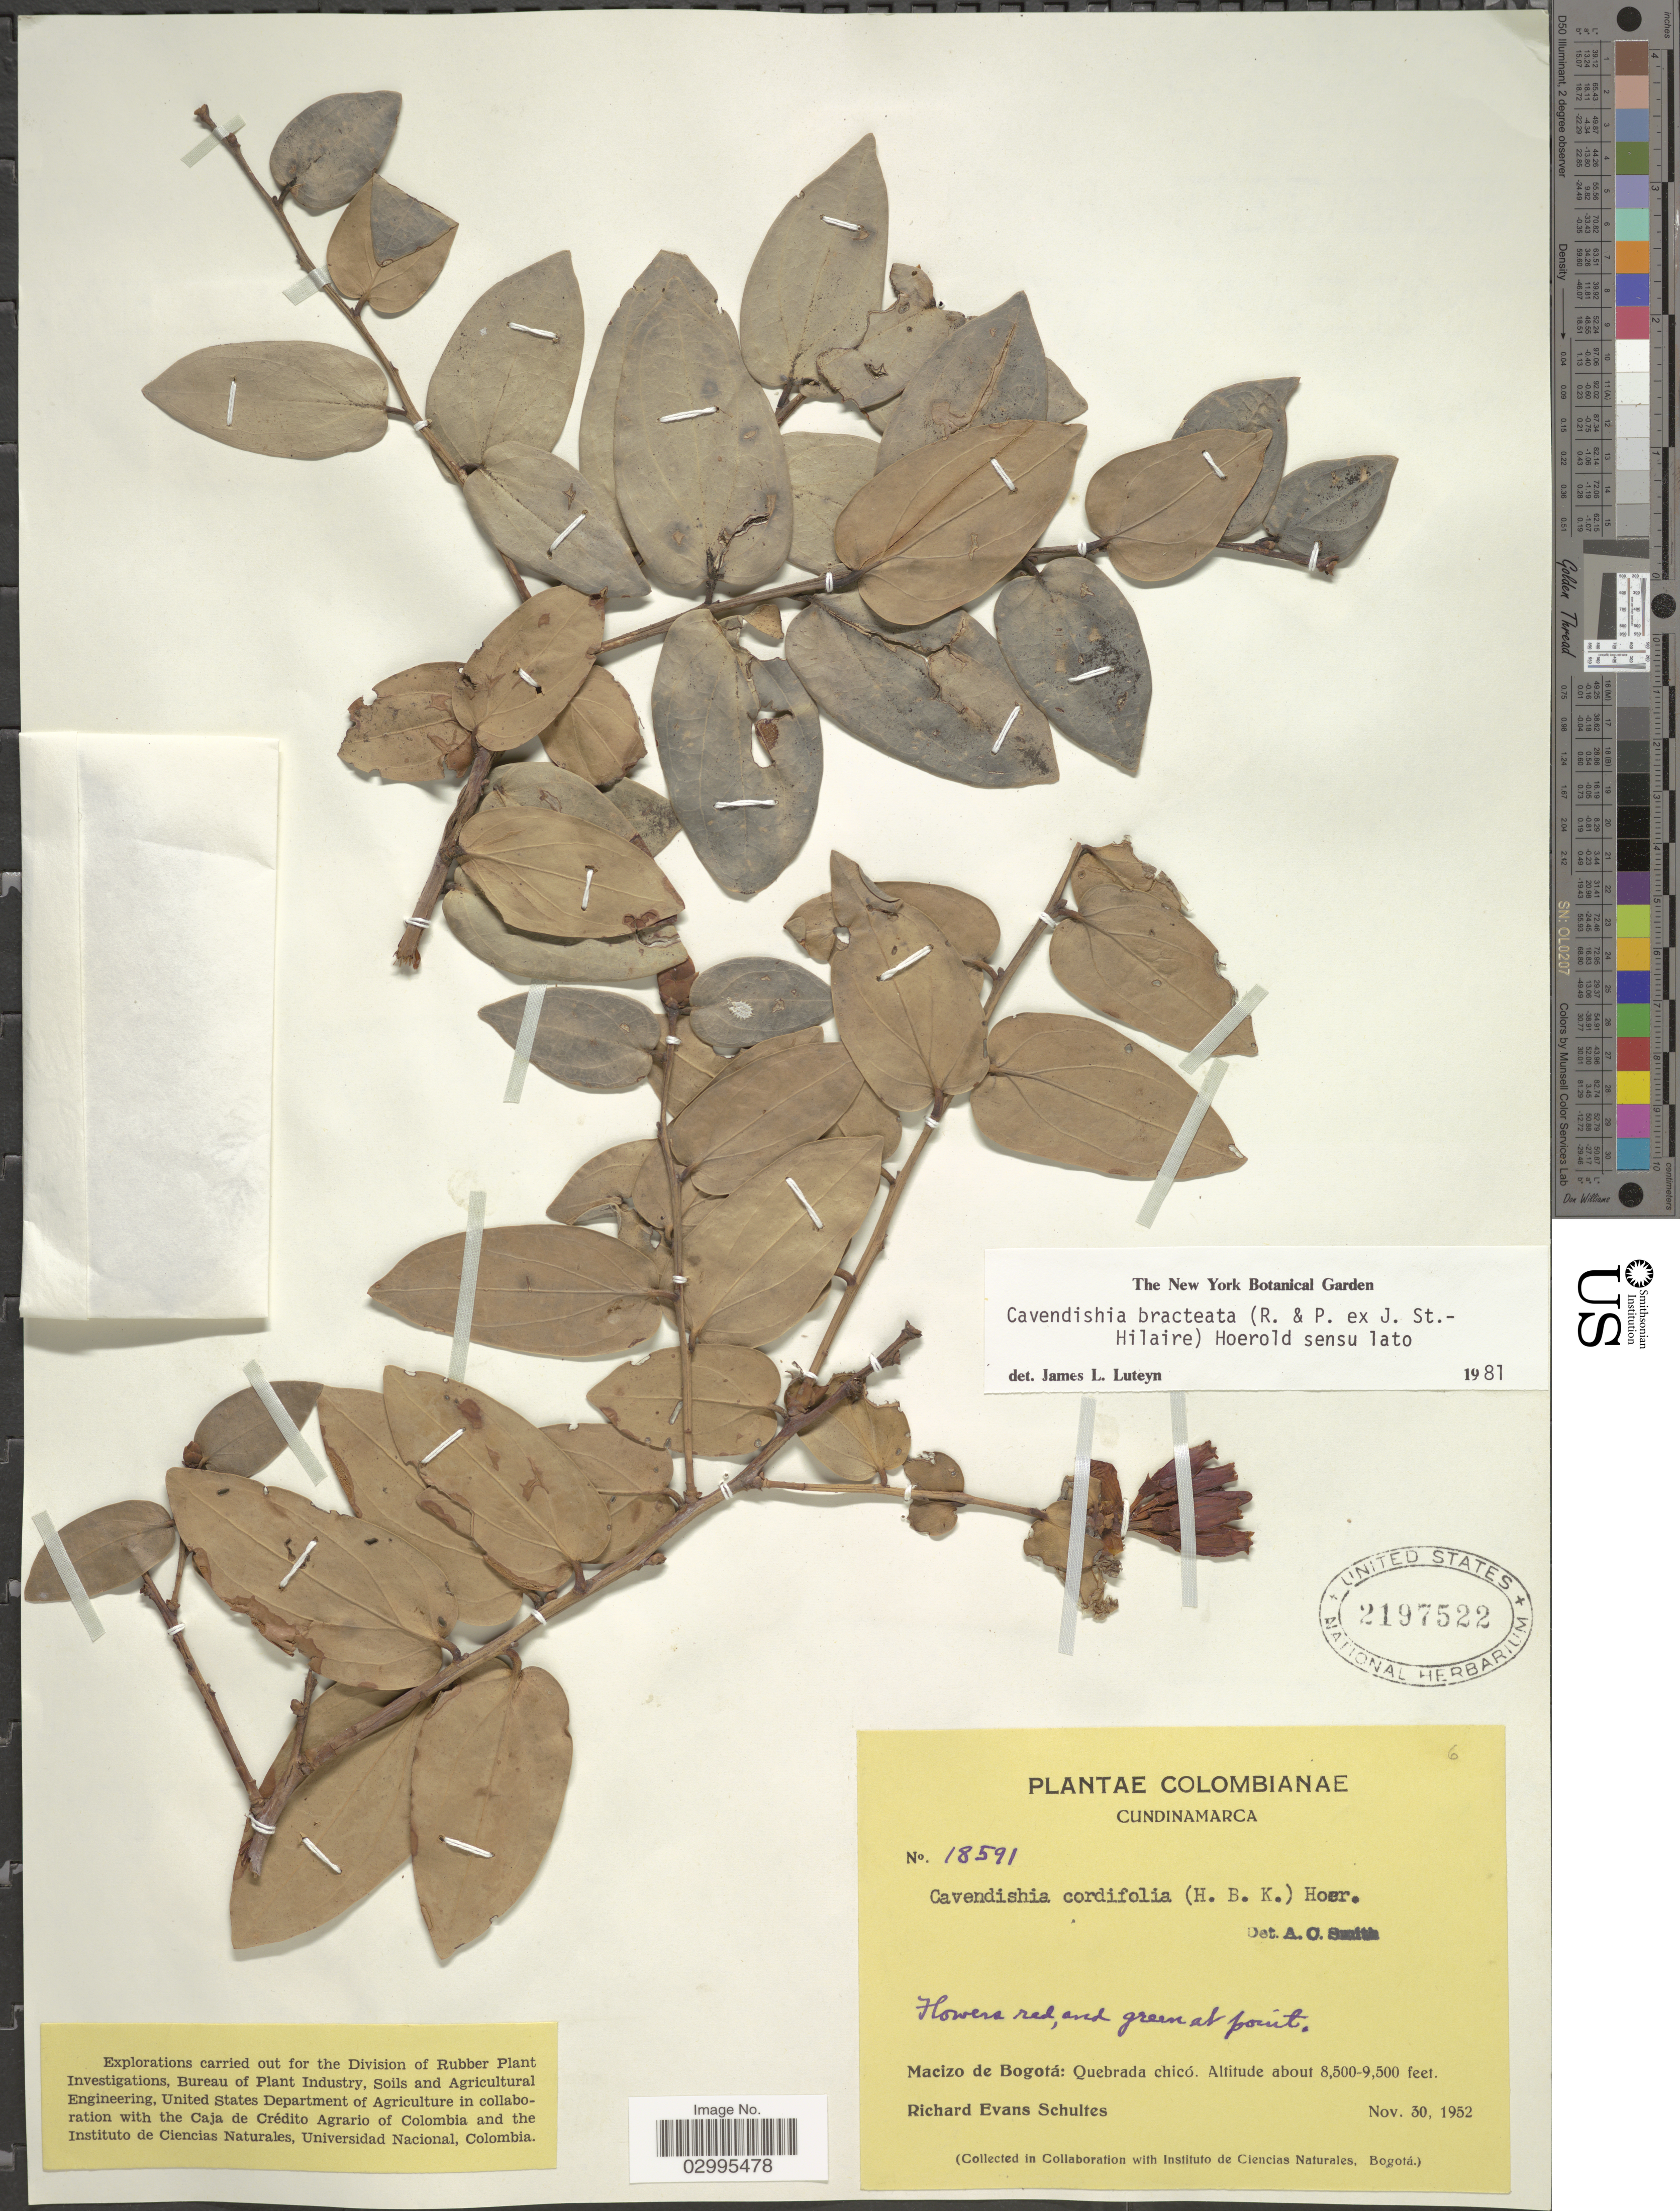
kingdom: Plantae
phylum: Tracheophyta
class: Magnoliopsida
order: Ericales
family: Ericaceae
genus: Cavendishia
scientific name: Cavendishia bracteata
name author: (Ruiz & Pav. ex J. St.-Hil.) Hoerold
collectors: R. E. Schultes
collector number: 18591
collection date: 1952-11-30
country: Colombia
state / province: Cundinamarca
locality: Macizo de Bogotá: Quebrada chicó.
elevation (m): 2591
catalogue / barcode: US 2197522